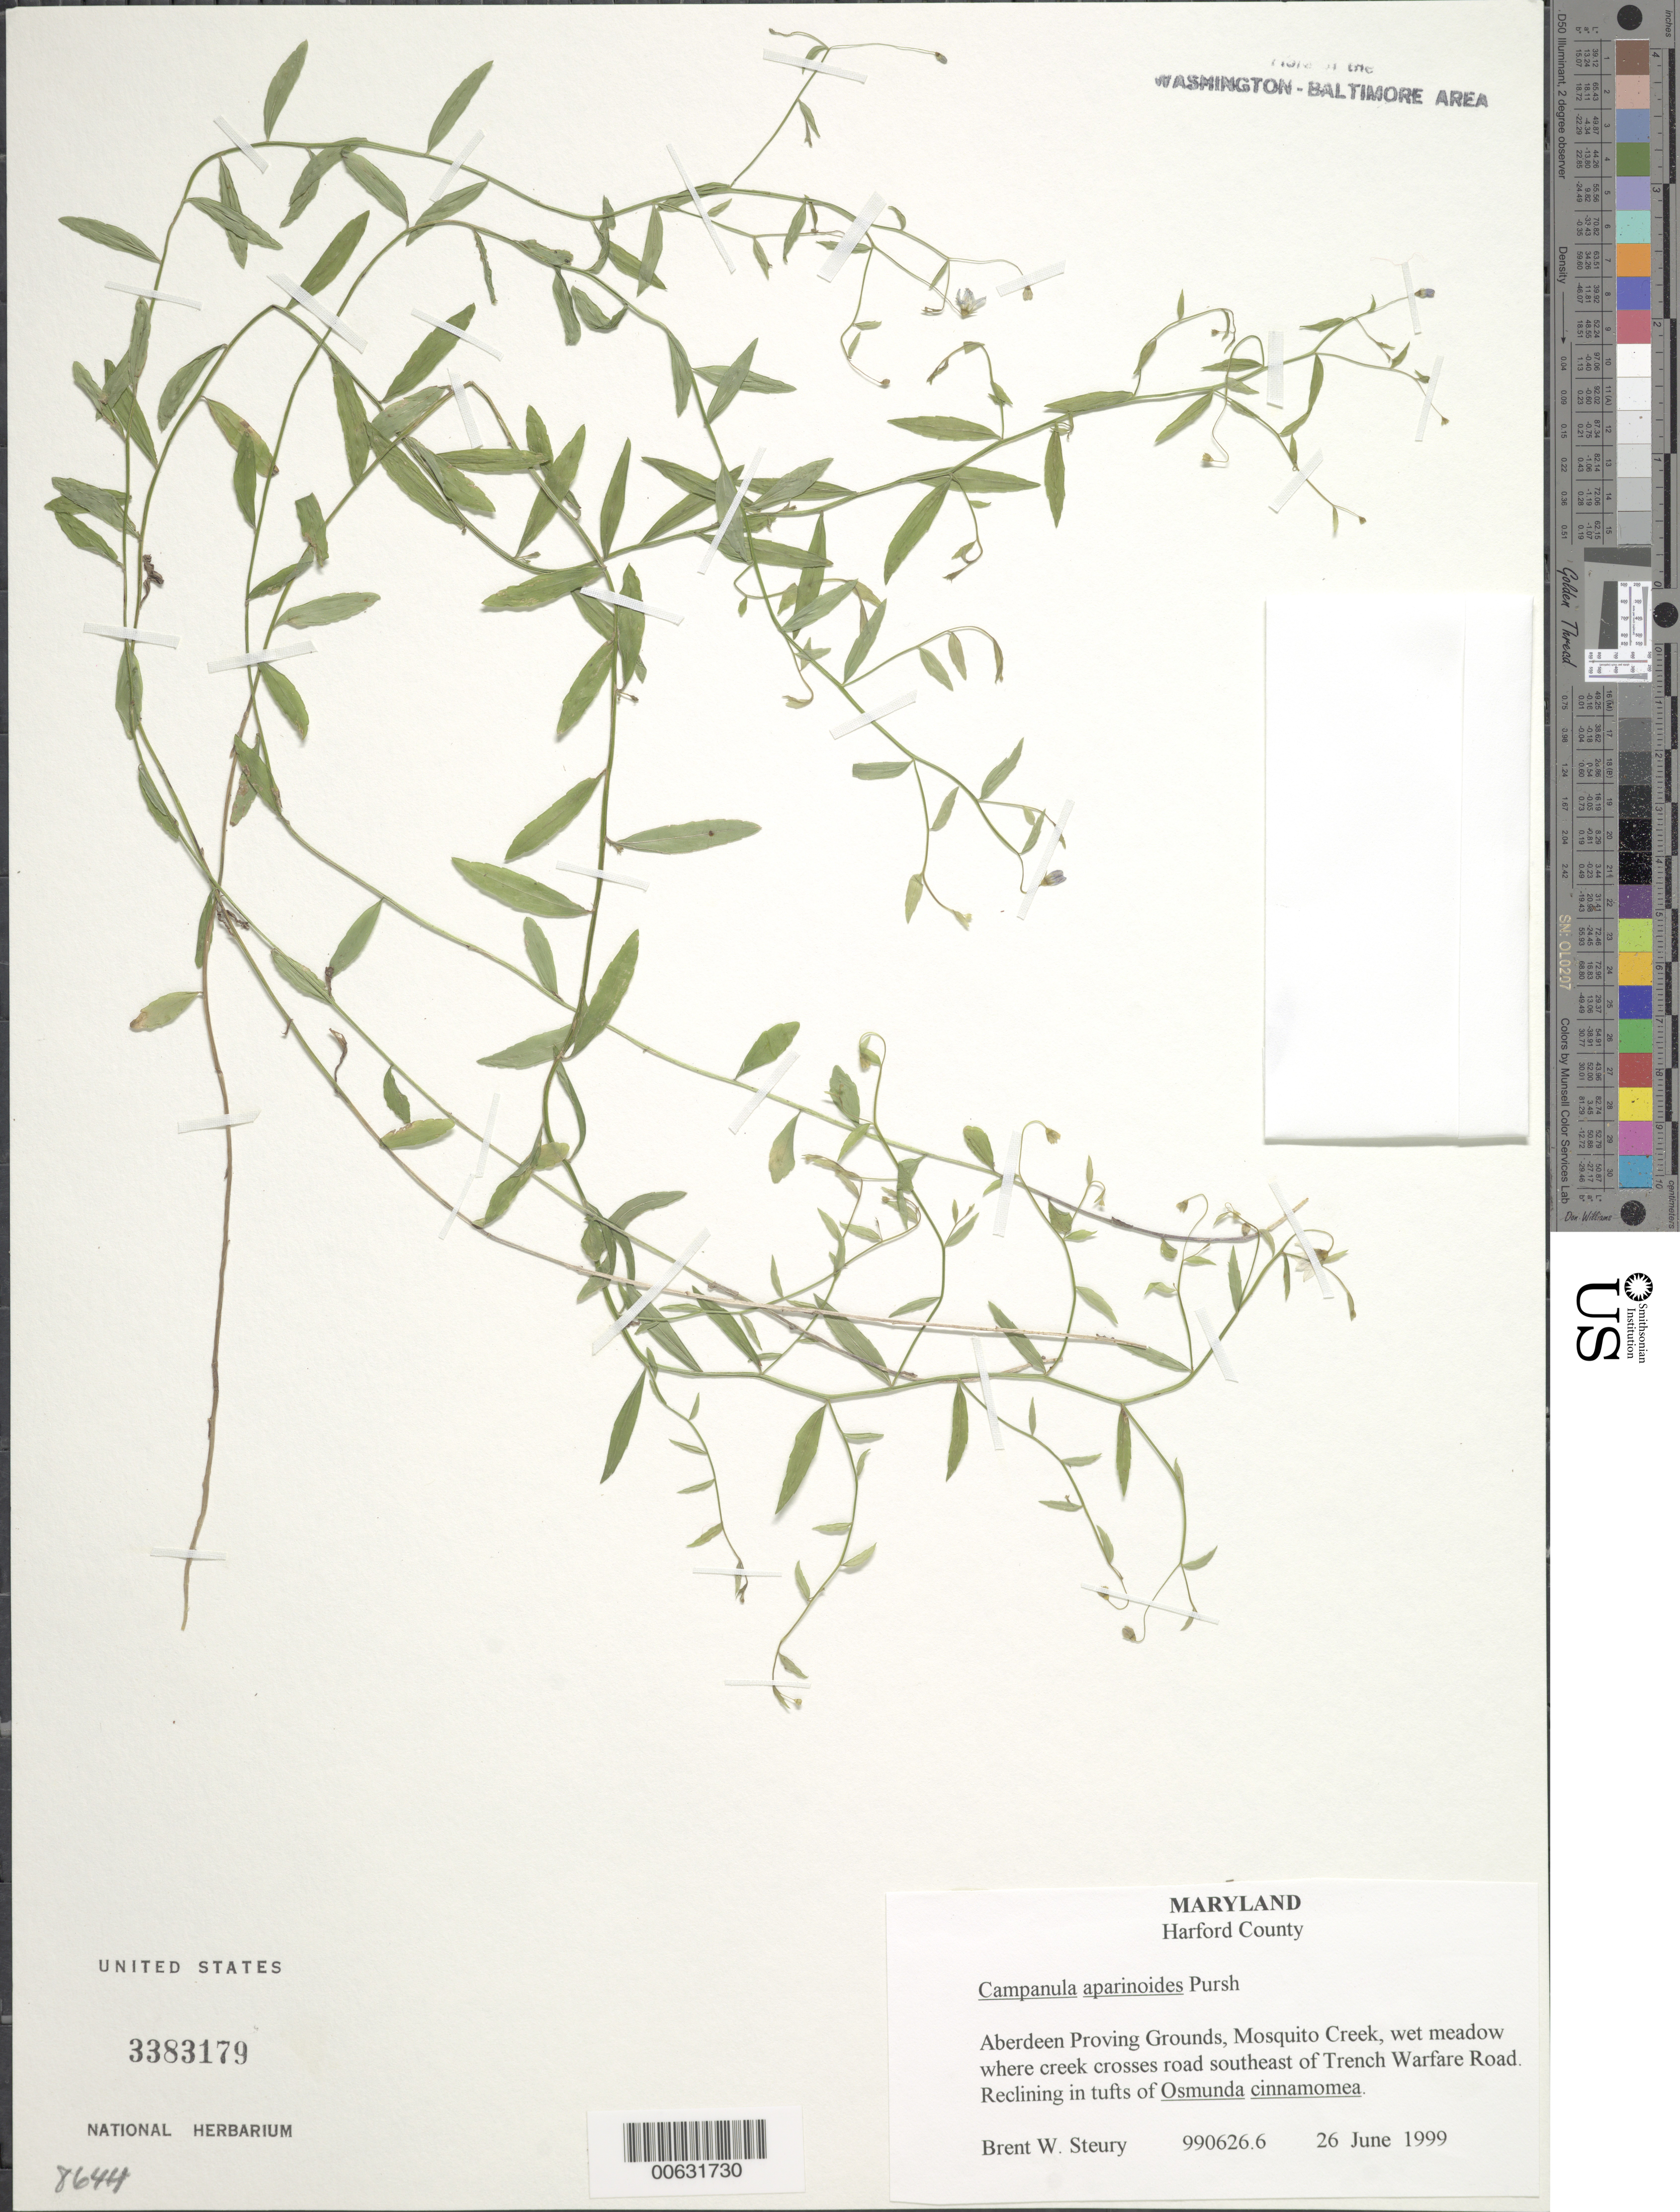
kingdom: Plantae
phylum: Tracheophyta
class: Magnoliopsida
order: Asterales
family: Campanulaceae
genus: Campanula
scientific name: Campanula aparinoides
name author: Pursh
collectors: B. Steury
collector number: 990626.6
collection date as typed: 26 Jun 1999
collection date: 1999-06-26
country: United States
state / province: Maryland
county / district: Harford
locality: Aberdeen Proving Grounds, Mosquito Creek, where creek crosses road southeast of Trench Warfare Road.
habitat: Wet meadow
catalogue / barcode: US 3383179